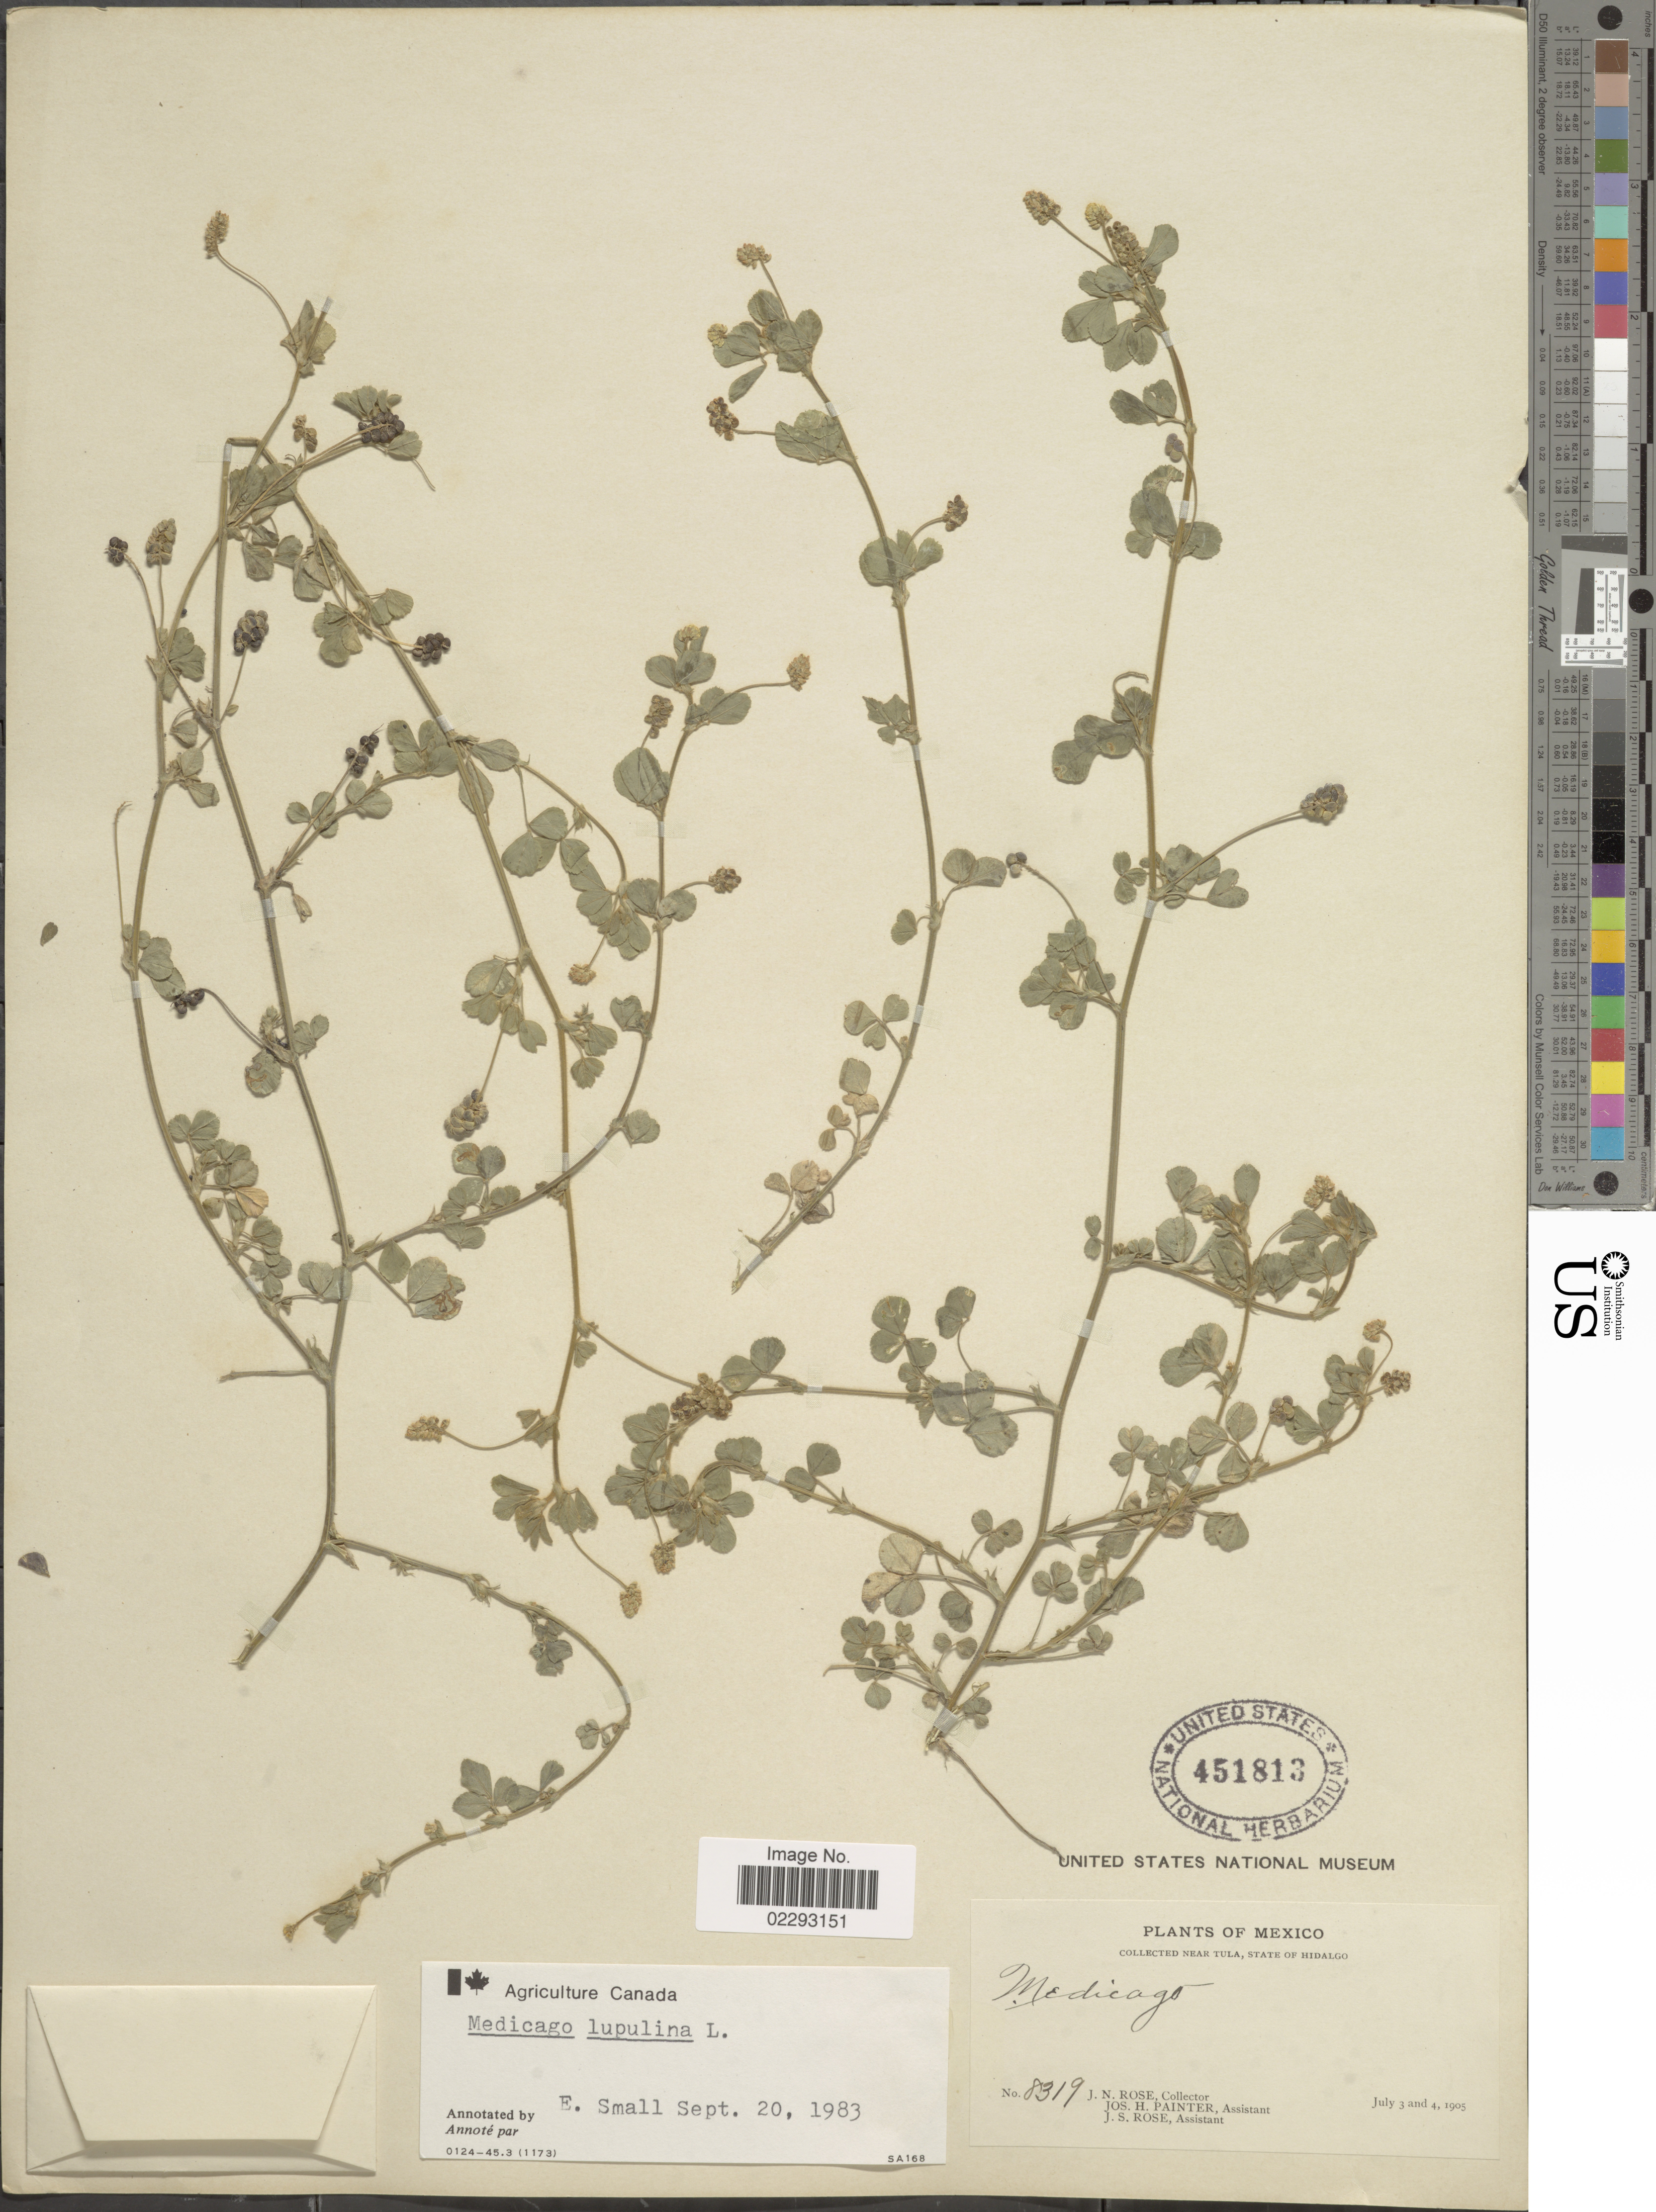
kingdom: Plantae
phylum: Tracheophyta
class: Magnoliopsida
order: Fabales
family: Fabaceae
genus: Medicago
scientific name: Medicago lupulina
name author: L.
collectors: J. N. Rose, J. H. Painter & J. S. Rose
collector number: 8319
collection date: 1905-07-04/1950-07-03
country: Mexico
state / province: Hidalgo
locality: Mexico, near Tula, State of Hidalgo.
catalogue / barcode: US 451813